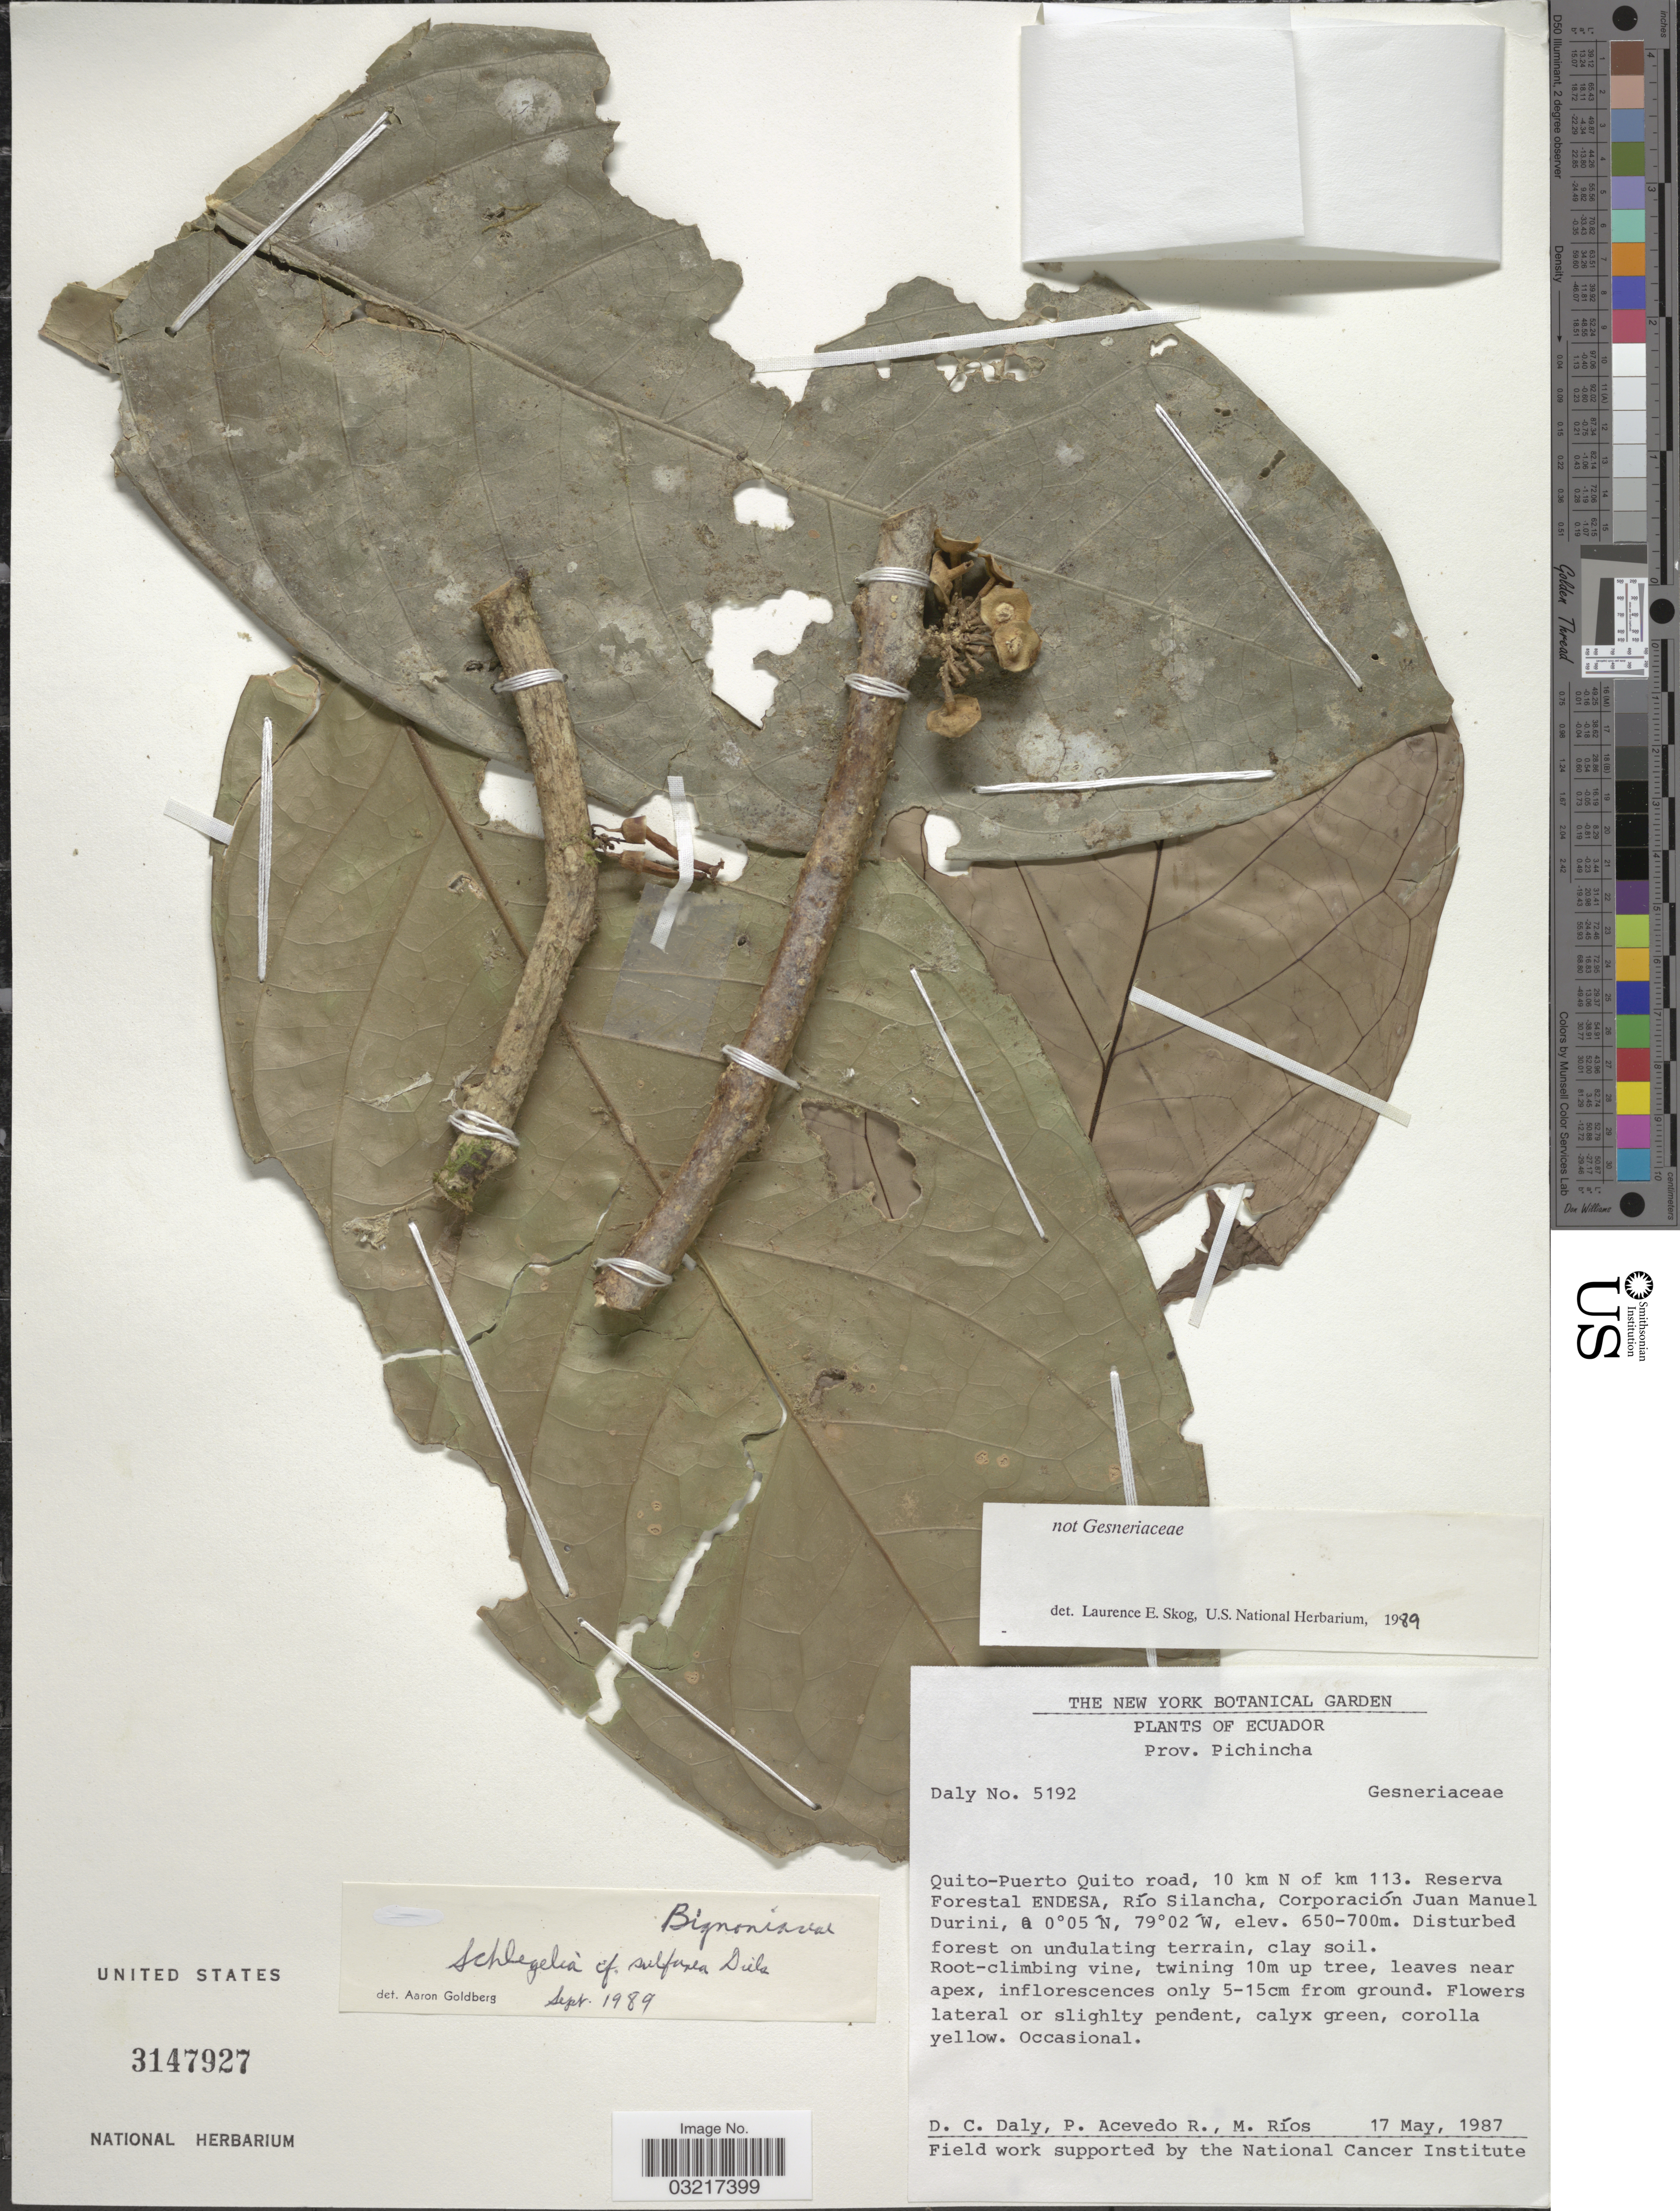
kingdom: Plantae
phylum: Tracheophyta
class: Magnoliopsida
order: Lamiales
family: Schlegeliaceae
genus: Schlegelia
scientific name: Schlegelia sulphurea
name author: Diels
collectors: D. C. Daly, P. Acevedo R. & M. Rios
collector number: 5192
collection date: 1987-05-17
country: Ecuador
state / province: Pichincha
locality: Quito-Puerto Quito road, 10 km N of km 113. Reserva Forestal ENDESA, Río Silancha, Corporación Juan Manuel Durini.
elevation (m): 650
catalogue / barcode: US 3147927